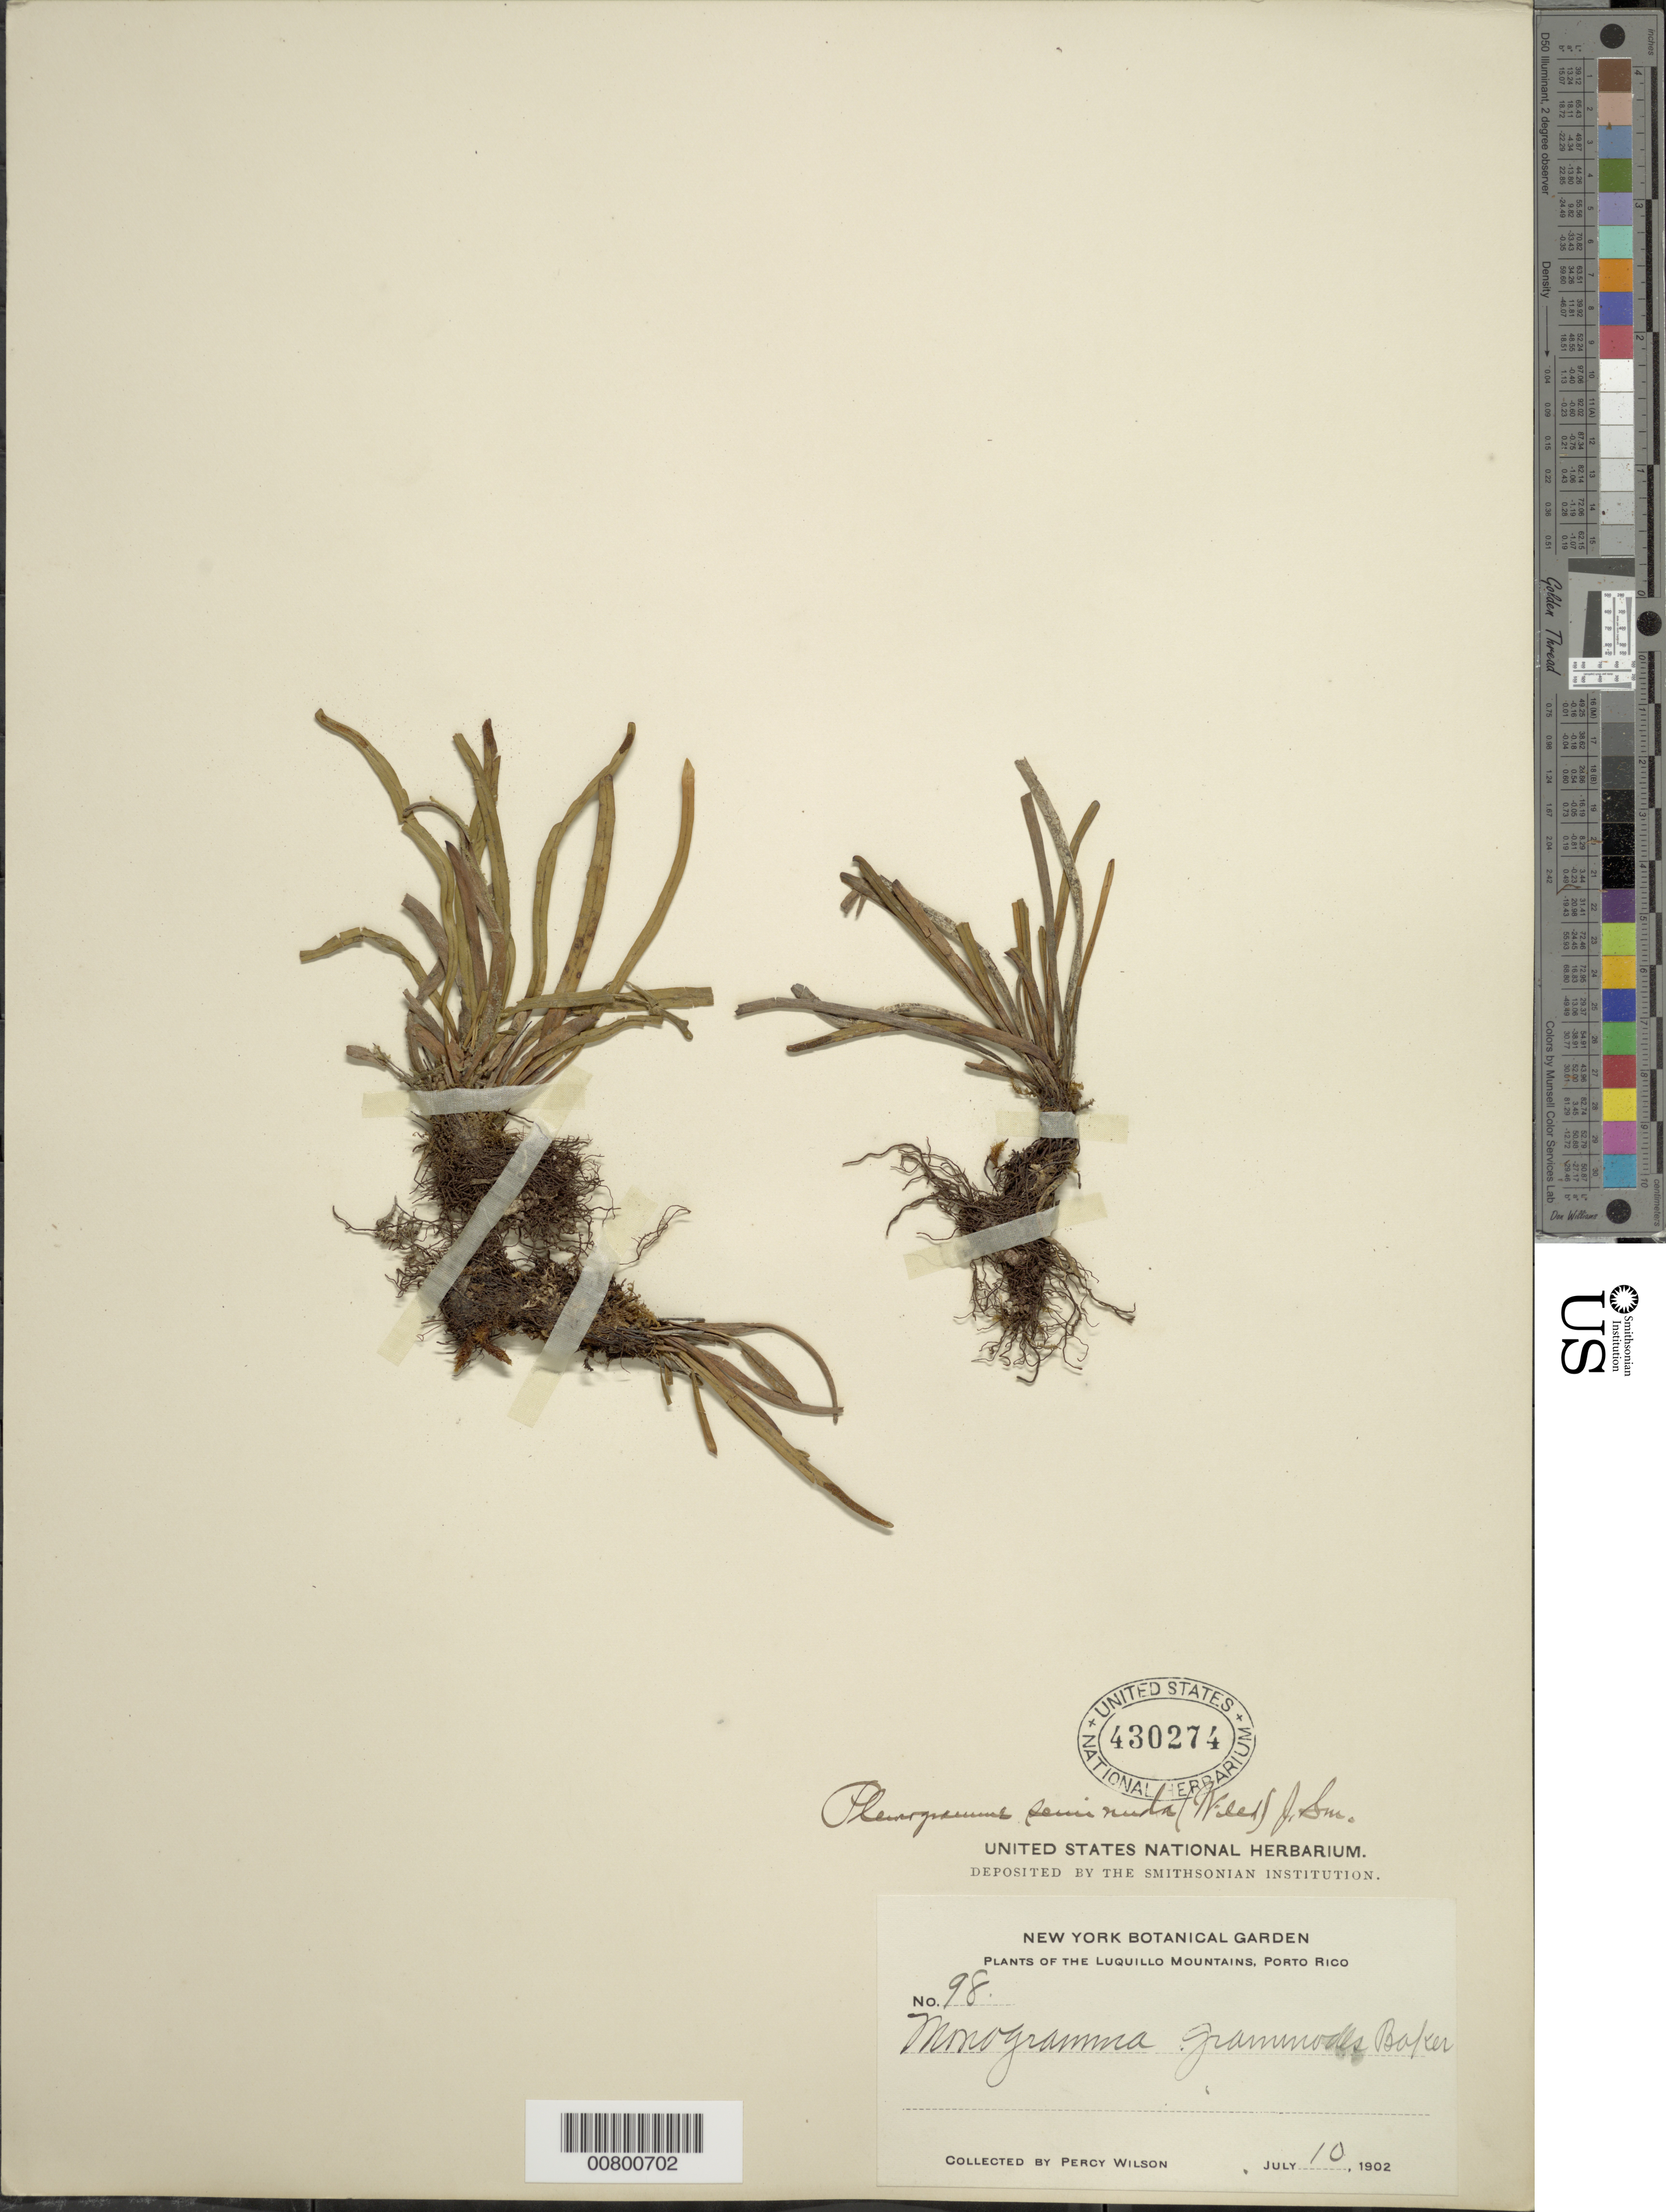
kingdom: Plantae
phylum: Tracheophyta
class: Polypodiopsida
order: Polypodiales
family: Polypodiaceae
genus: Cochlidium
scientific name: Cochlidium seminudum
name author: (Willd.) Maxon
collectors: P. Wilson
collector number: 98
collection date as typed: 1902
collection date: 1902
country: Puerto Rico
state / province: Luquillo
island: Puerto Rico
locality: Luquillo Mts.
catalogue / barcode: US 430274